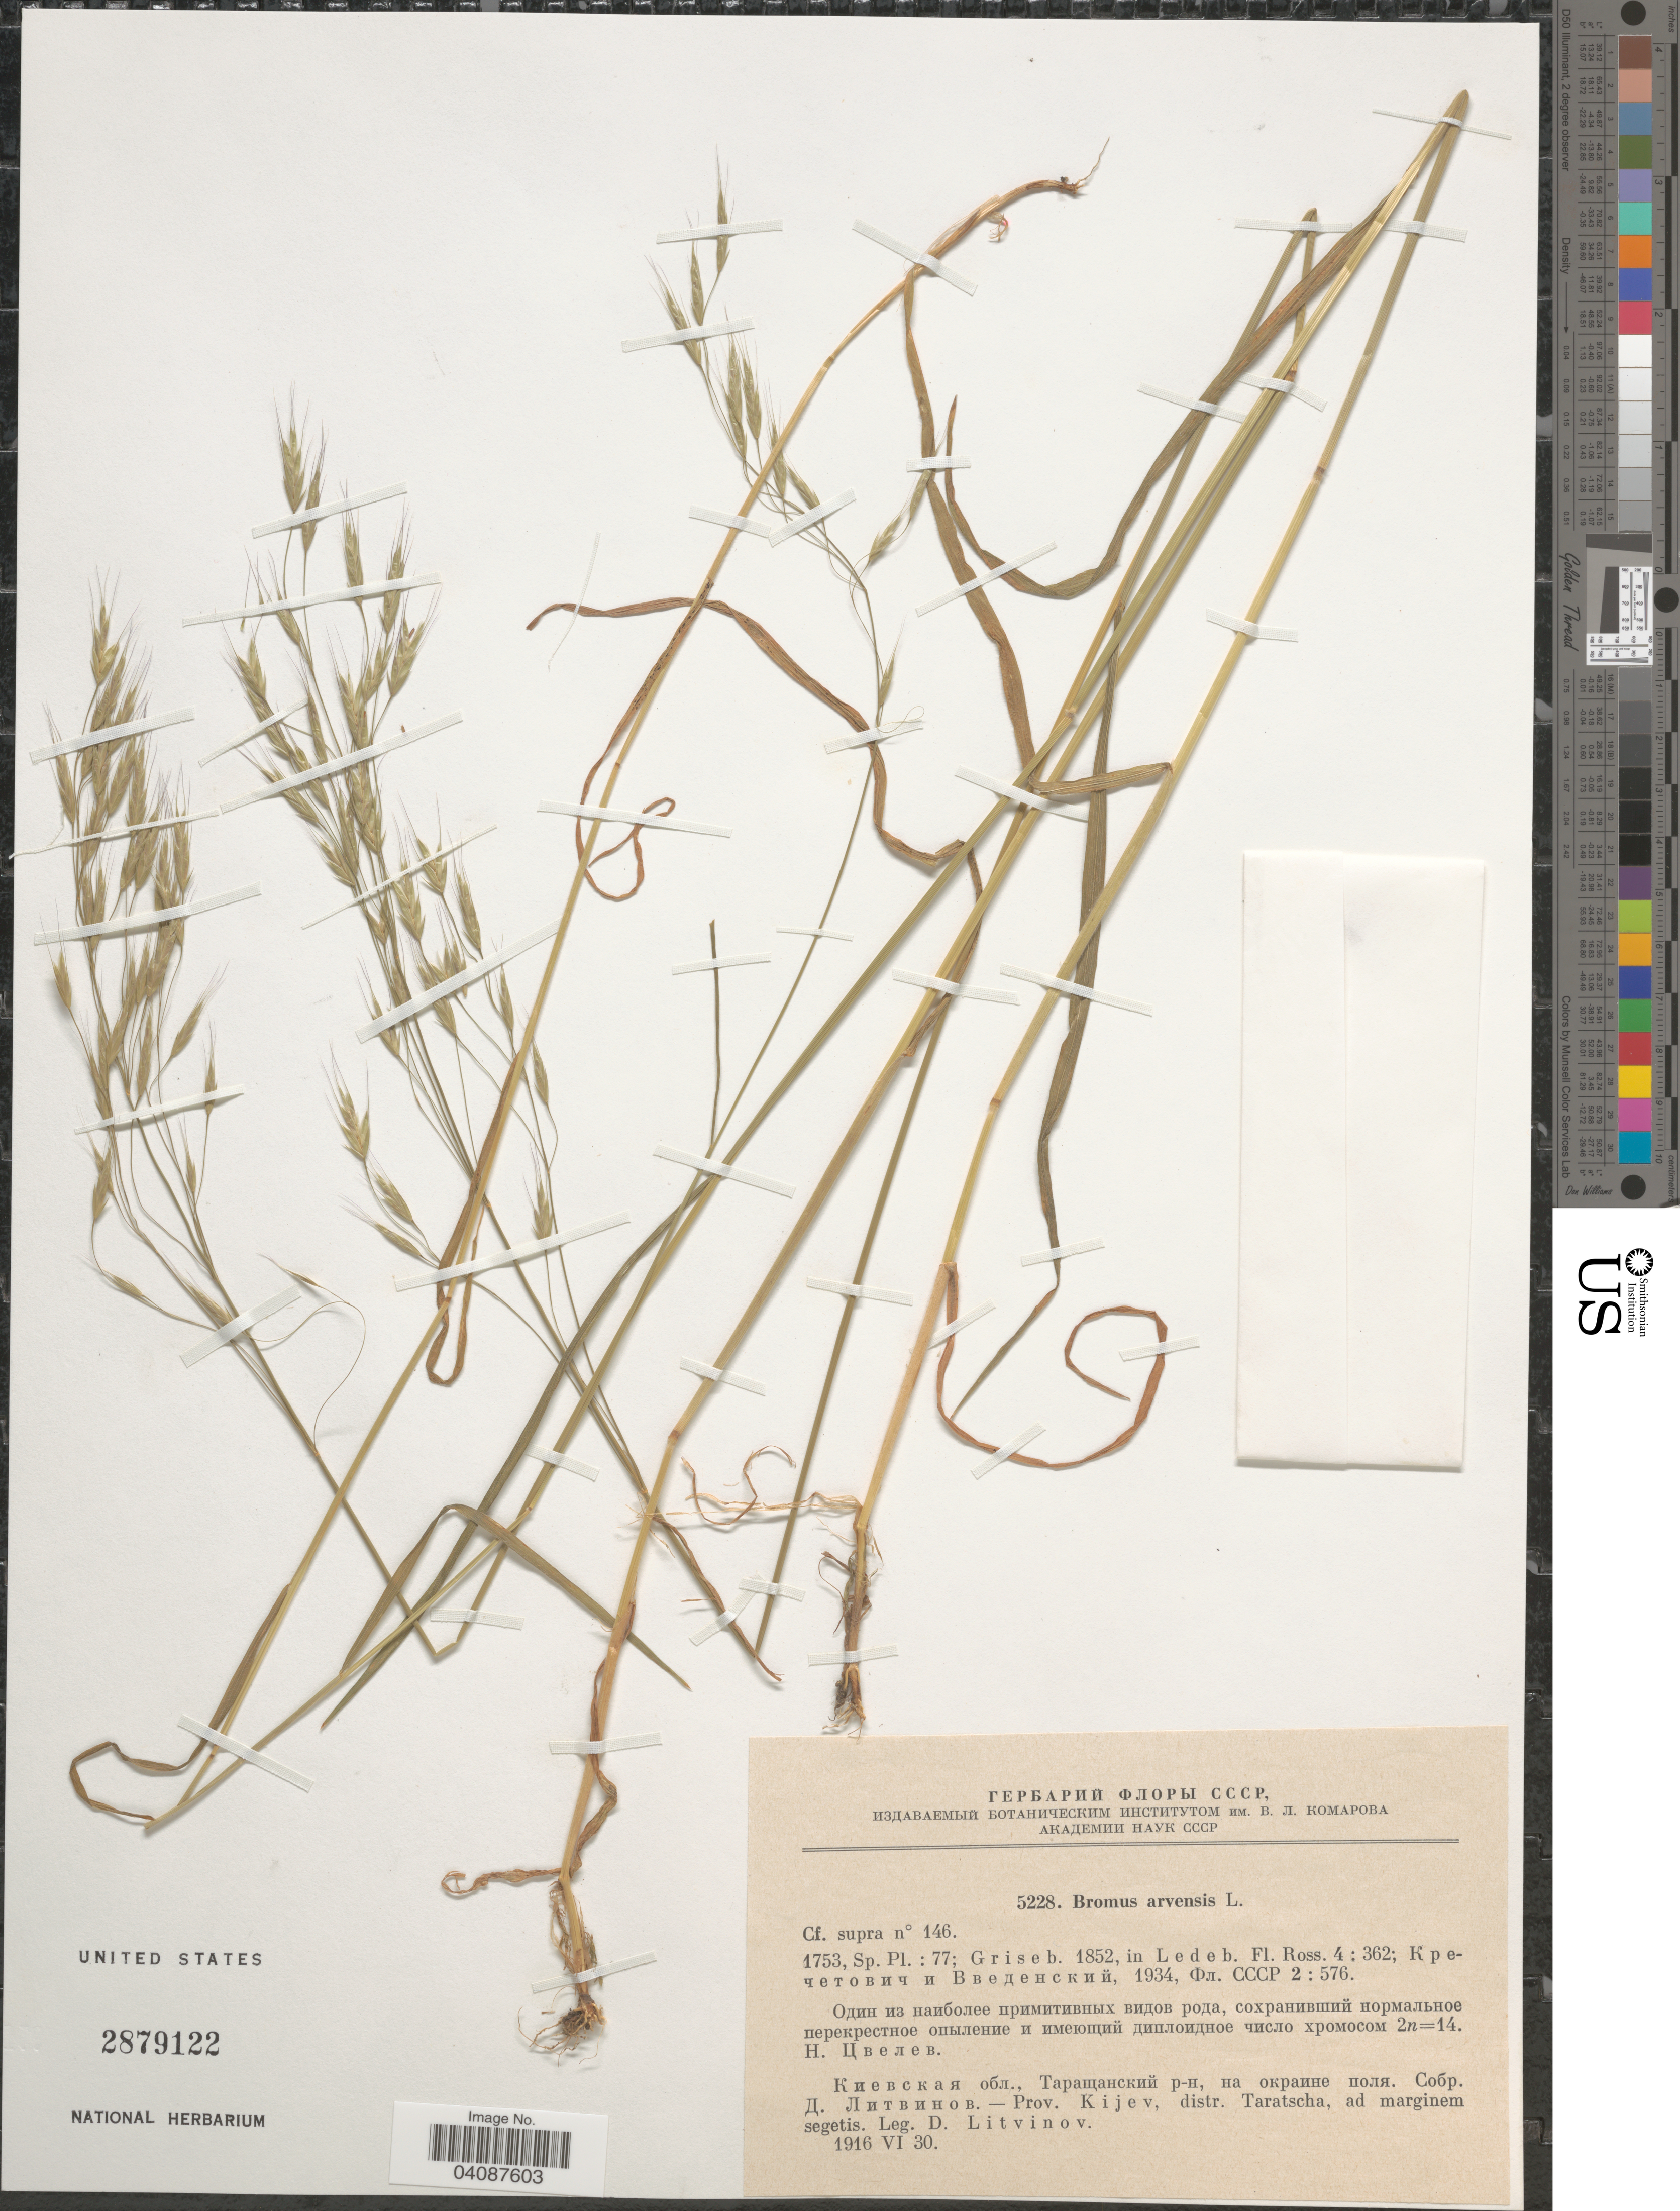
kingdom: Plantae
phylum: Tracheophyta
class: Liliopsida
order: Poales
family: Poaceae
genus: Bromus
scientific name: Bromus arvensis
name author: L.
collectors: D. Litvinov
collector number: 5228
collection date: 1916-06-30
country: Ukraine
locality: Prov. Kijev, distr. Taratscha, ad marginem segetis.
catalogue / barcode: US 2879122